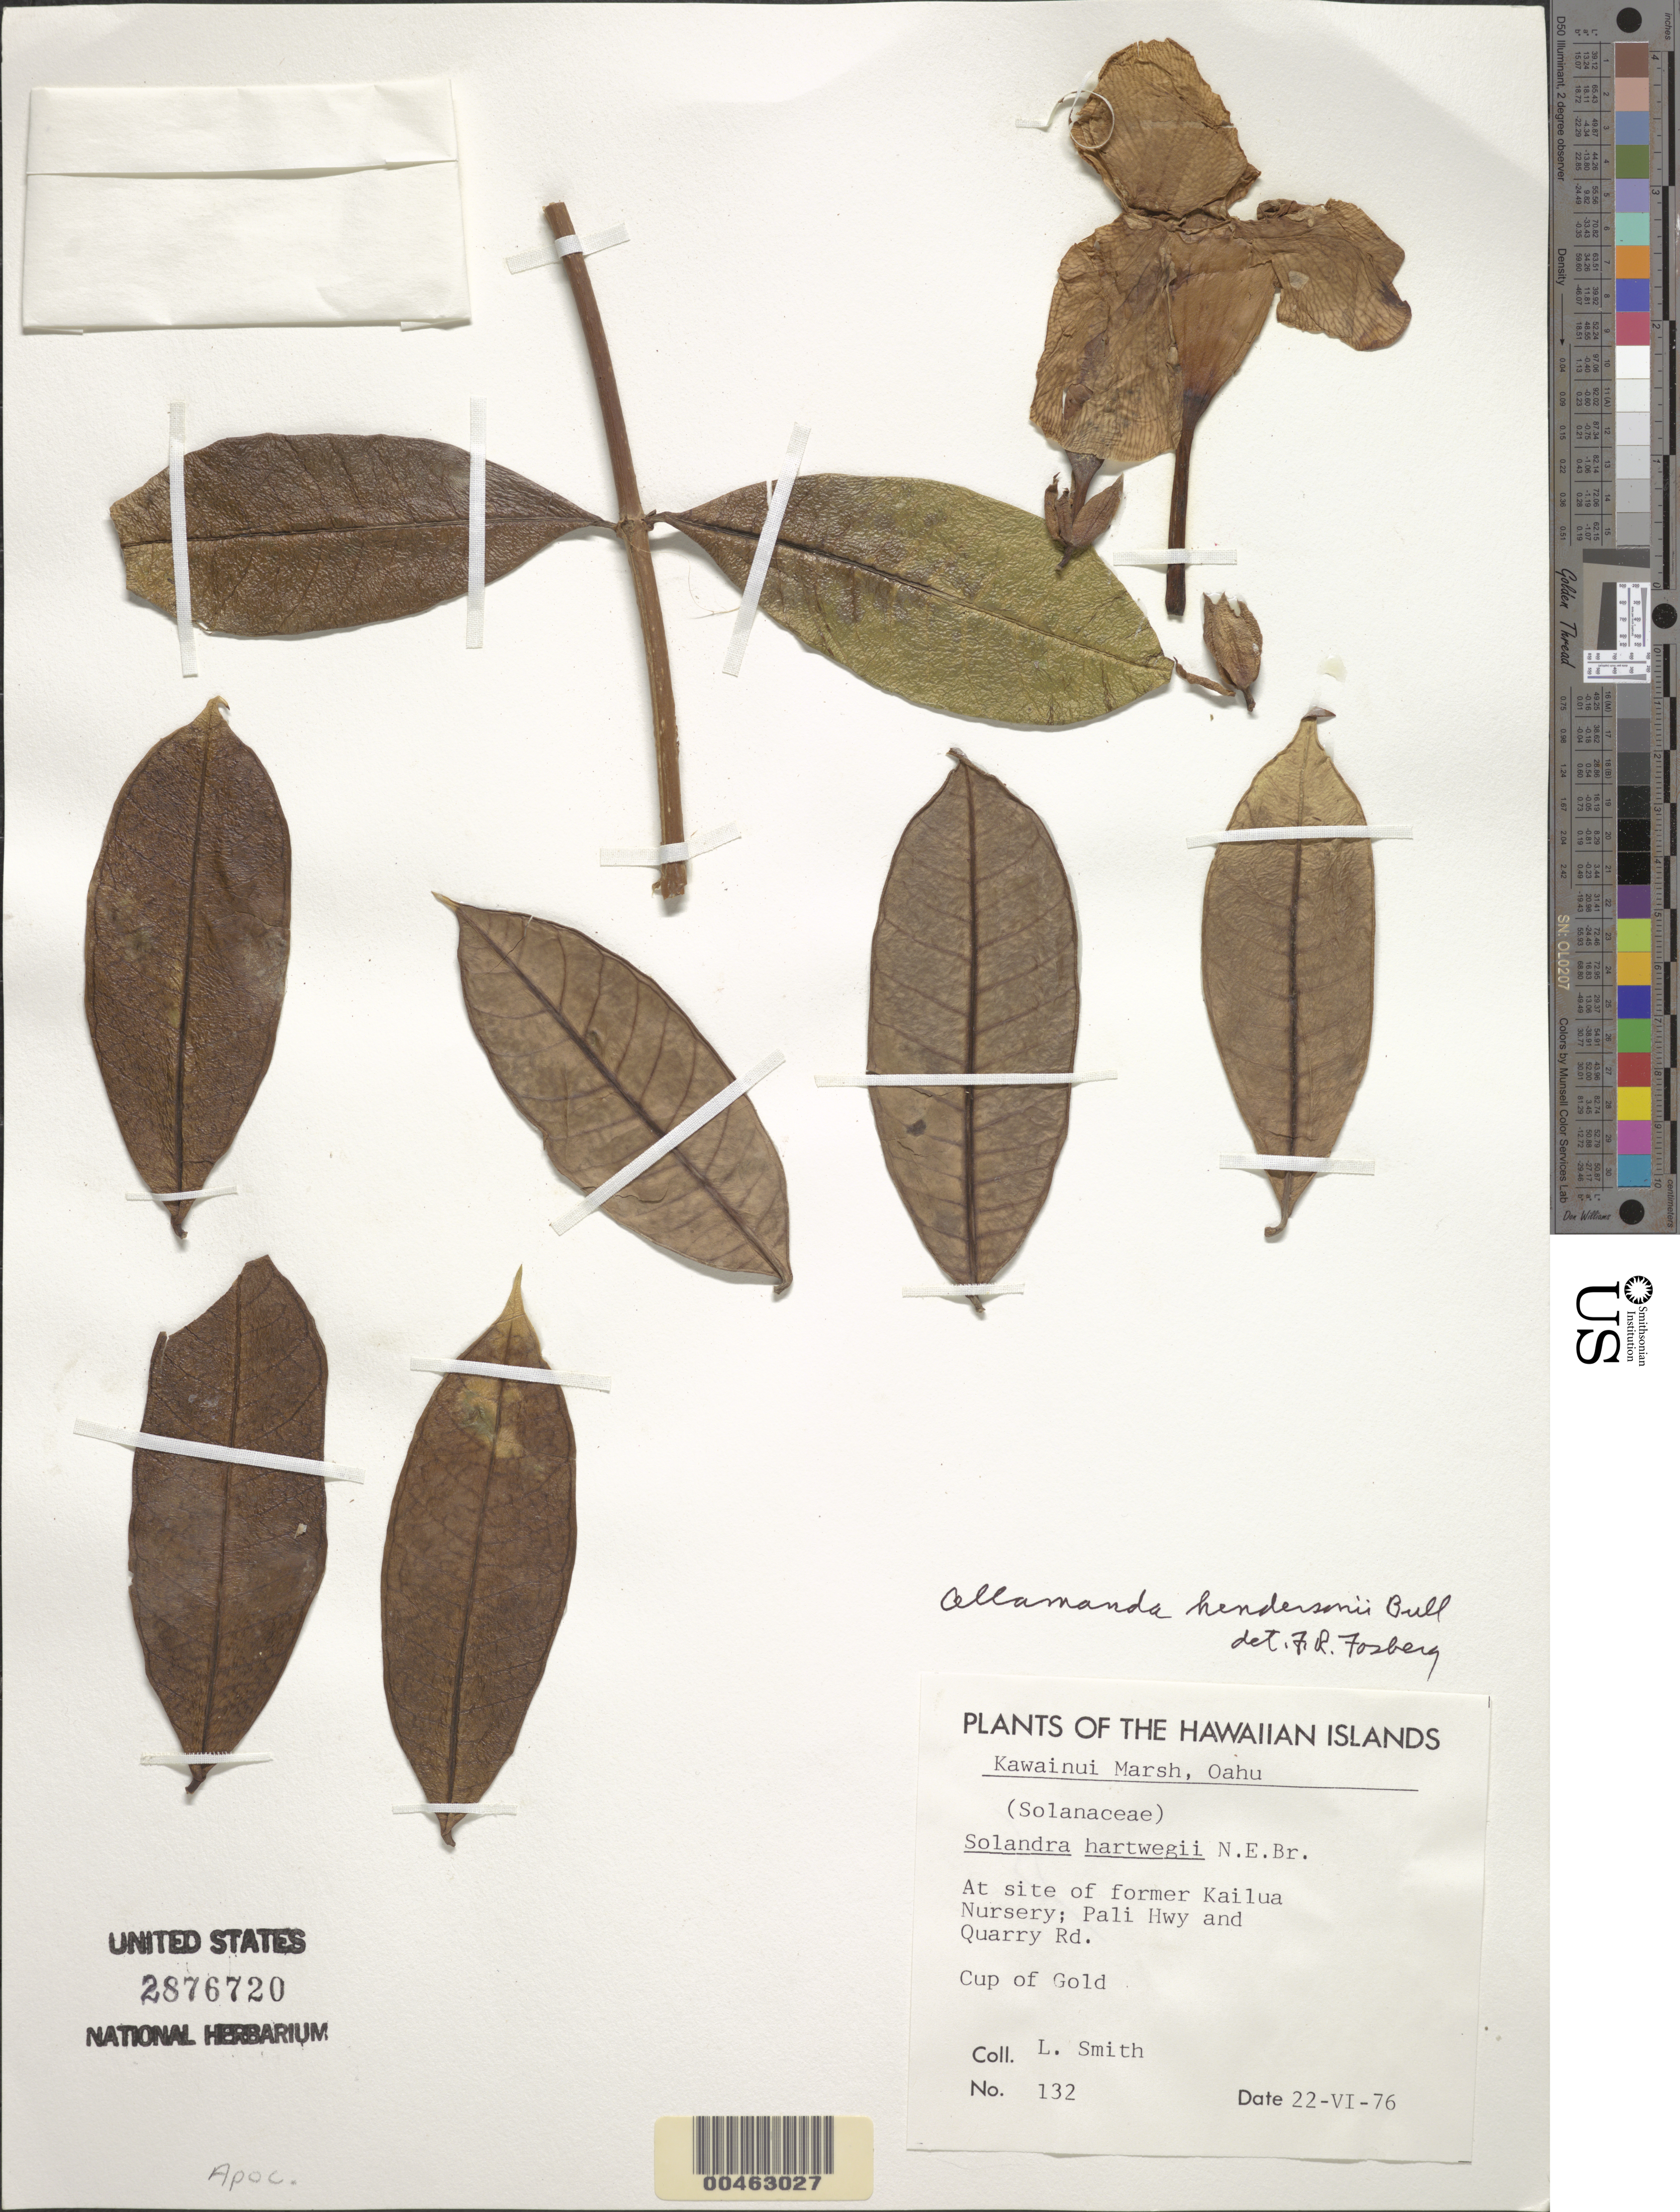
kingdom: Plantae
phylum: Tracheophyta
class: Magnoliopsida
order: Gentianales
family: Apocynaceae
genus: Allamanda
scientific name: Allamanda hendersonii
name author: W. Bull ex Dombrain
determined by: Fosberg, F. R.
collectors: L. Smith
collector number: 132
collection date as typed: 22 Jun 1976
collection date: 1976-06-22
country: United States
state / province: Hawaii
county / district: Honolulu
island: Oahu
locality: Kawainui Marsh, At site of former Kailua Nursery; Pali Hwy and Quarry Rd.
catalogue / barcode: US 2876720